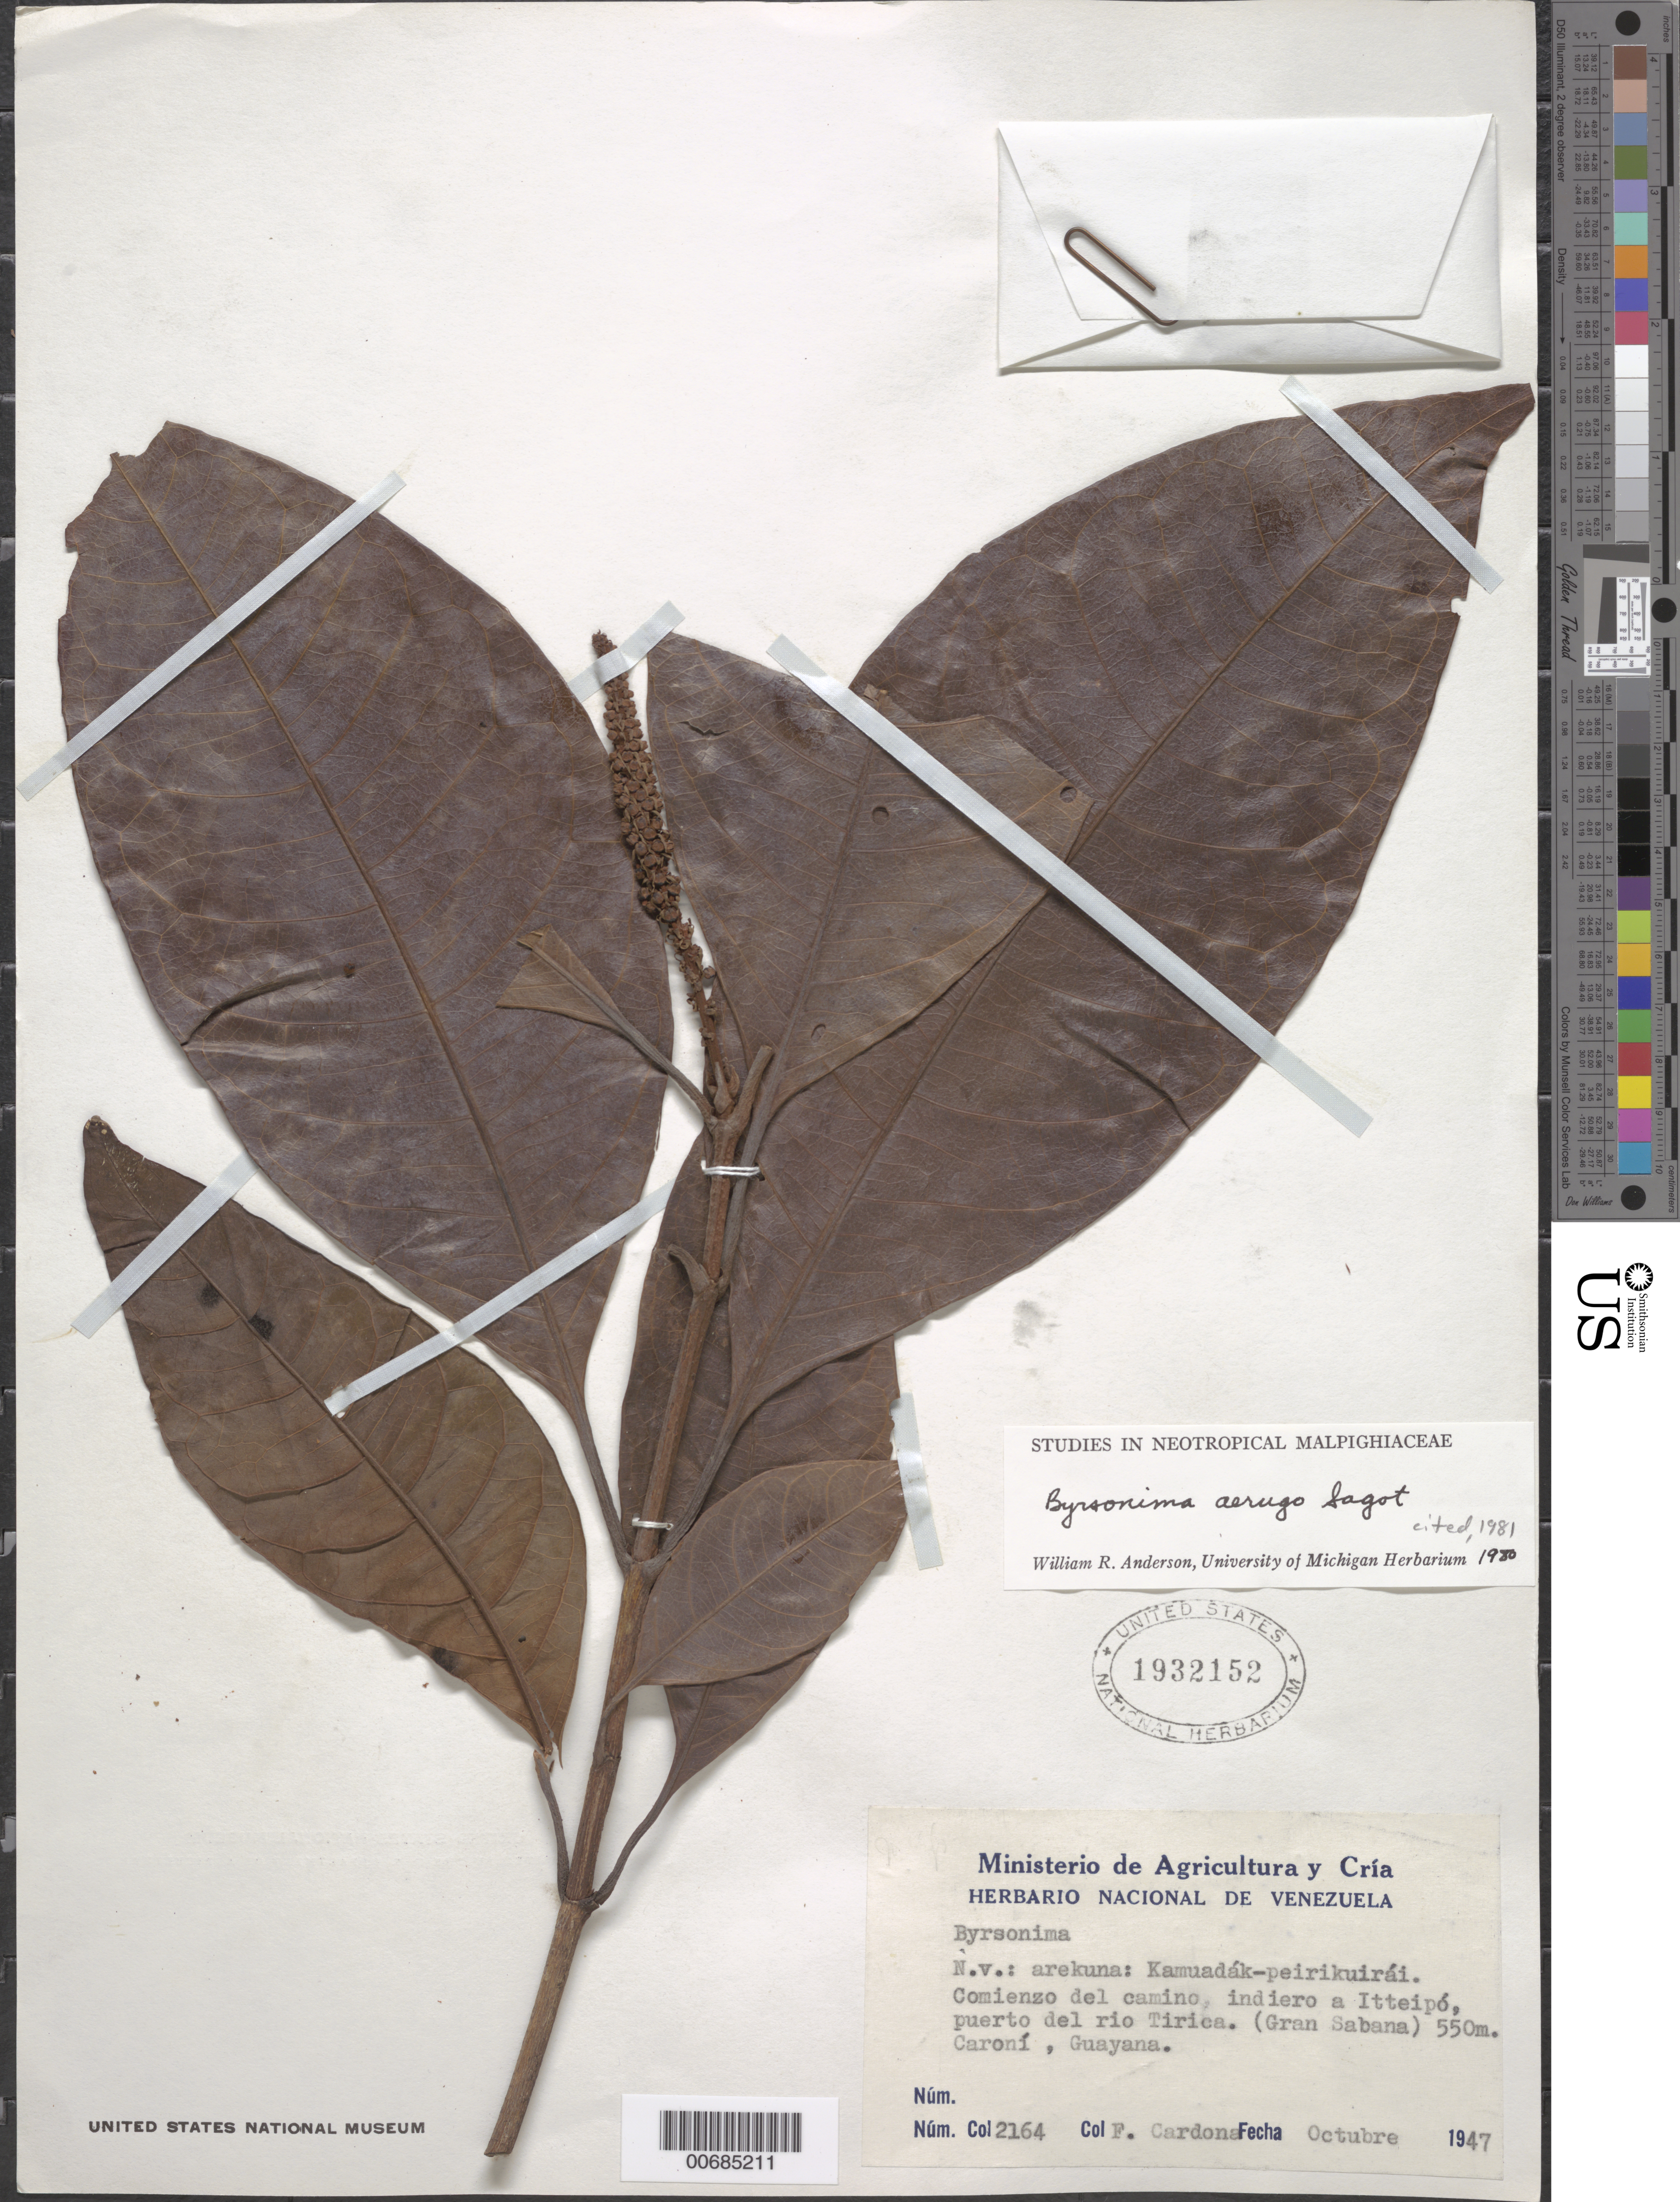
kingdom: Plantae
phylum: Tracheophyta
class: Magnoliopsida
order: Malpighiales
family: Malpighiaceae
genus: Byrsonima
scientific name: Byrsonima aerugo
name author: Sagot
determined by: Anderson, W. R., (MICH), University of Michigan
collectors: F. Cardona Puig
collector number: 2164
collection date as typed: Oct-47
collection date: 1947-10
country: Venezuela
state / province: Bolívar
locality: Itteipó, Río Tirica (Gran Sabana); Caroní, Guayana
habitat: Comienzo del camino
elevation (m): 550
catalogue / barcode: US 1932152